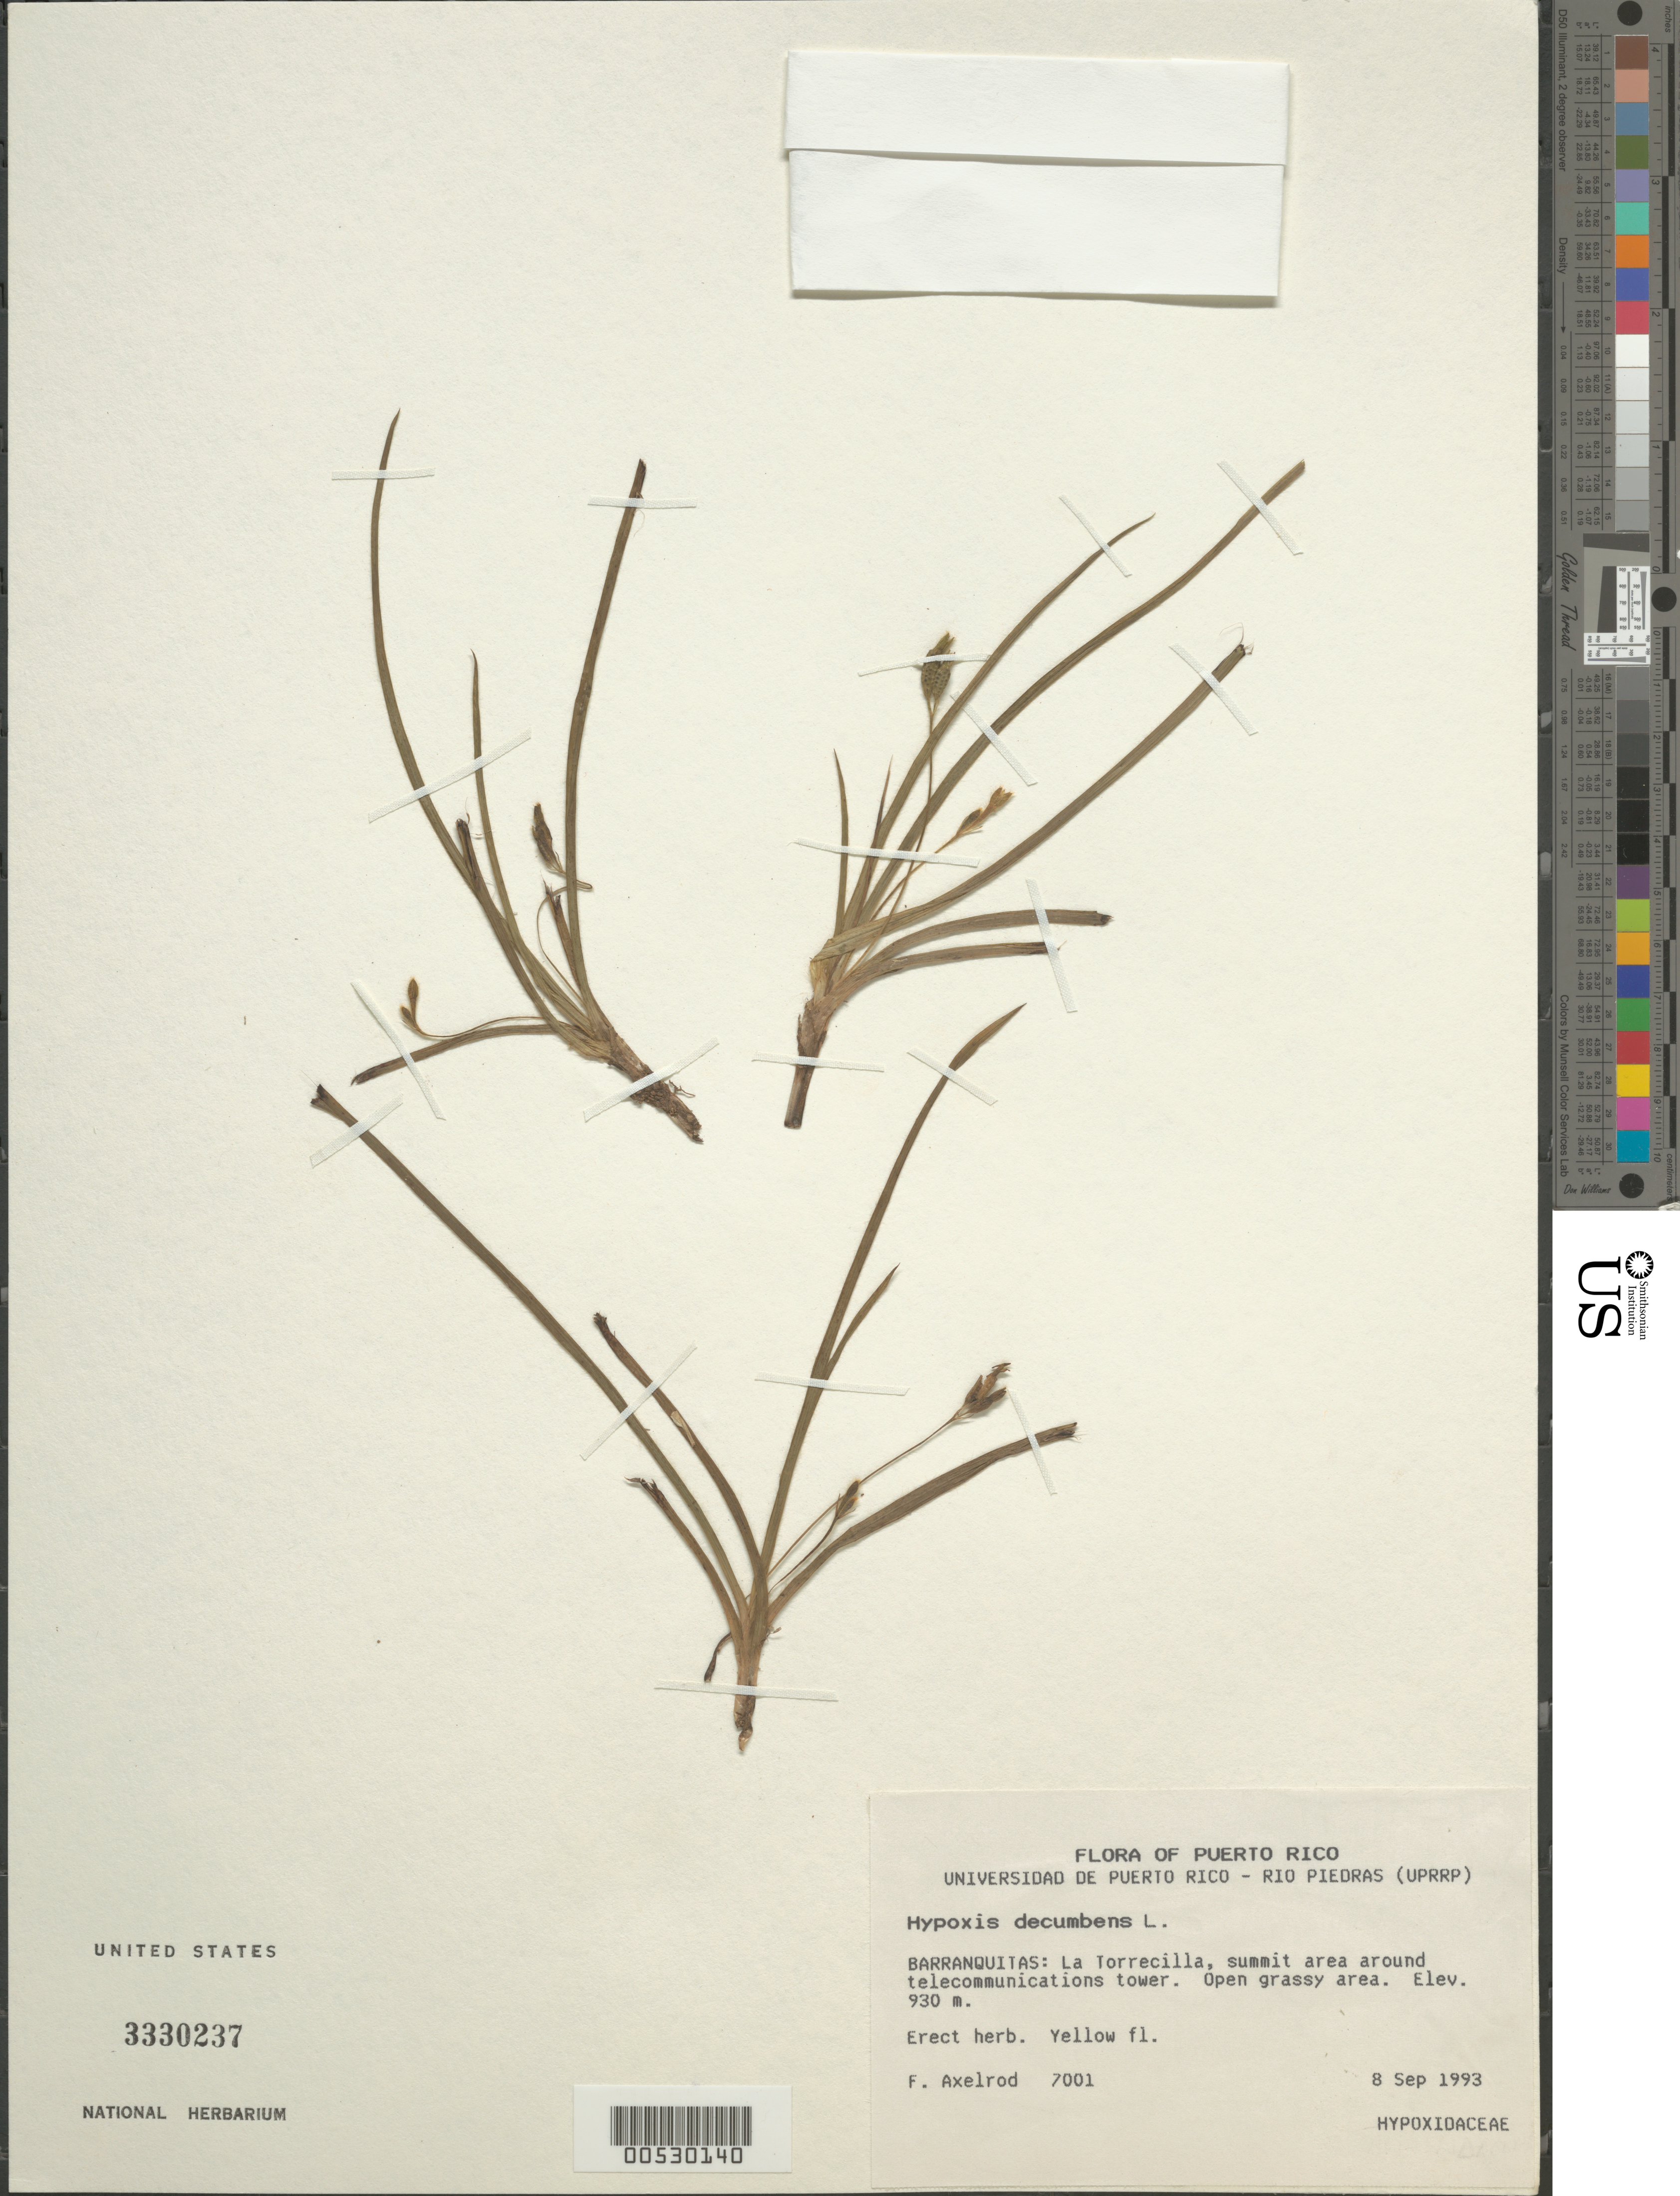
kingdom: Plantae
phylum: Tracheophyta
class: Liliopsida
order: Asparagales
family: Hypoxidaceae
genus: Hypoxis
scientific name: Hypoxis decumbens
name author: L.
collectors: F. S. Axelrod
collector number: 7001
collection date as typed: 08 Sep 1993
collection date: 1993-09-08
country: Puerto Rico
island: Greater Antilles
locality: Barranquitans, la torrecilla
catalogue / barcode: US 3330237